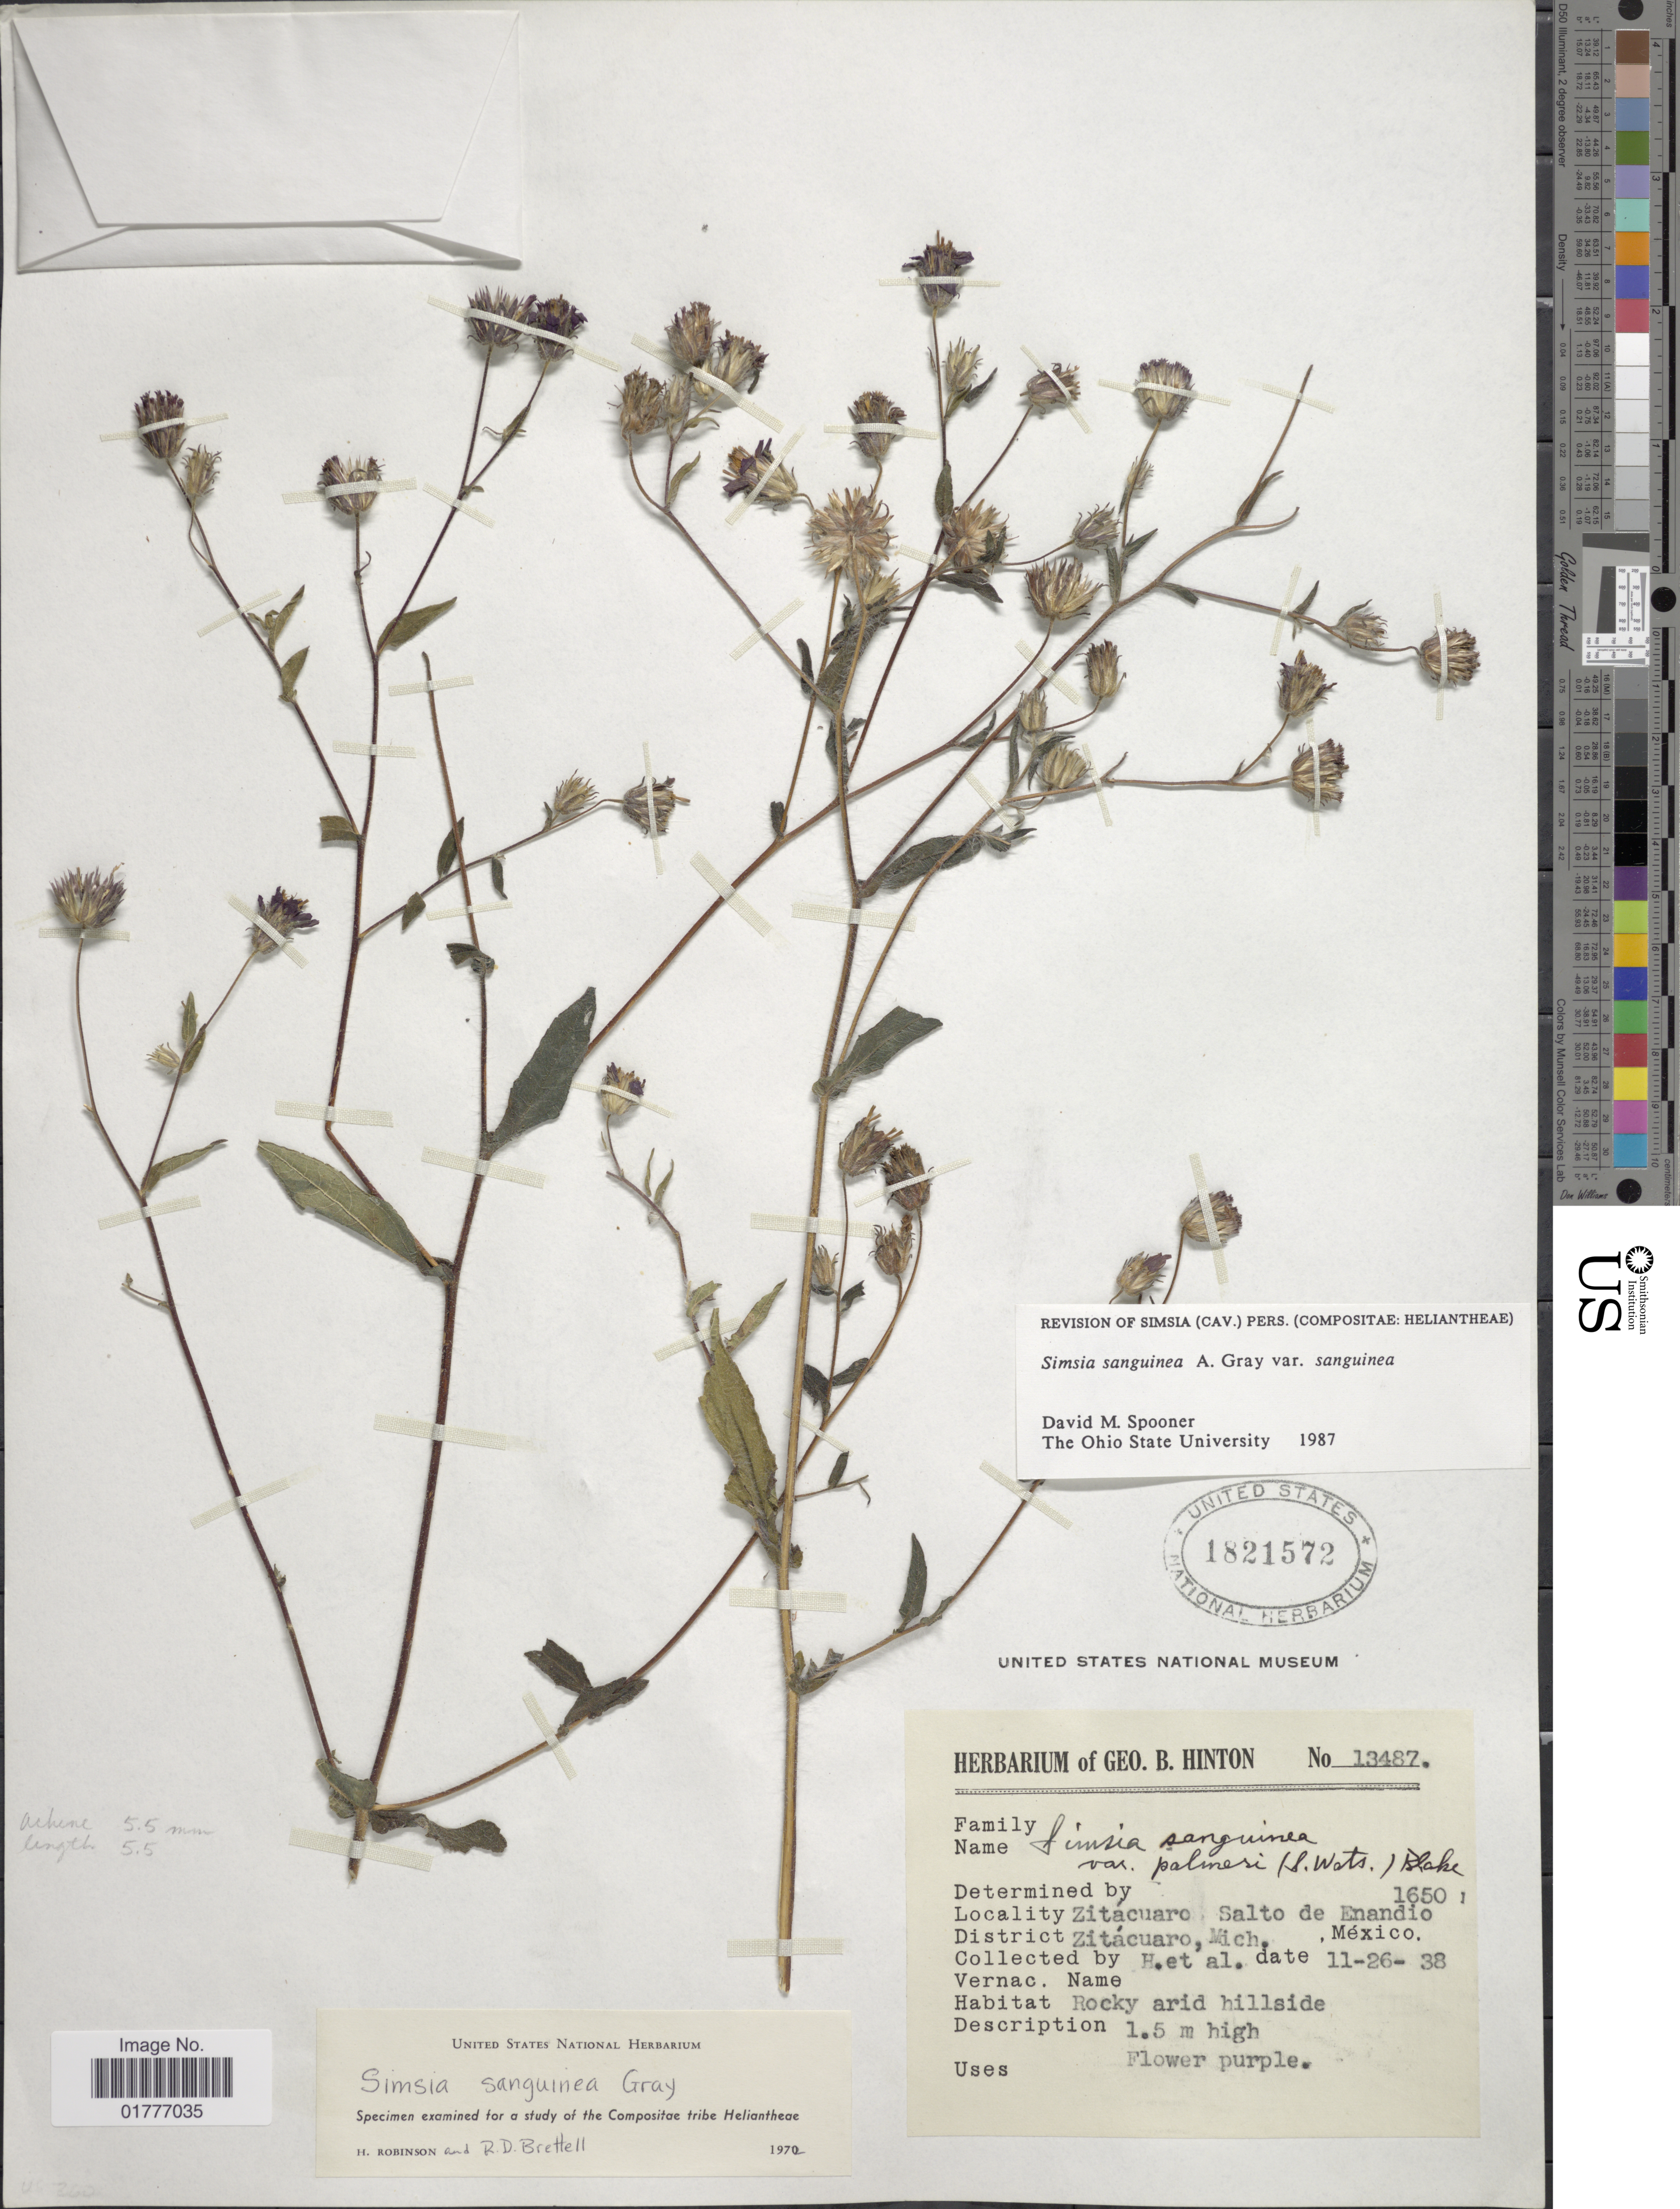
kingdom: Plantae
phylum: Tracheophyta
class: Magnoliopsida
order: Asterales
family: Asteraceae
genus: Simsia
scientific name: Simsia sanguinea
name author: A. Gray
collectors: G. B. Hinton & et al.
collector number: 13487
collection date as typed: Transcribed d/m/y: 26/11/38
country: Mexico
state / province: Michoacán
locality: Zitacuaro. Salto de Enandio. District Zitacuaro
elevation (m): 1650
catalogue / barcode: US 1821572